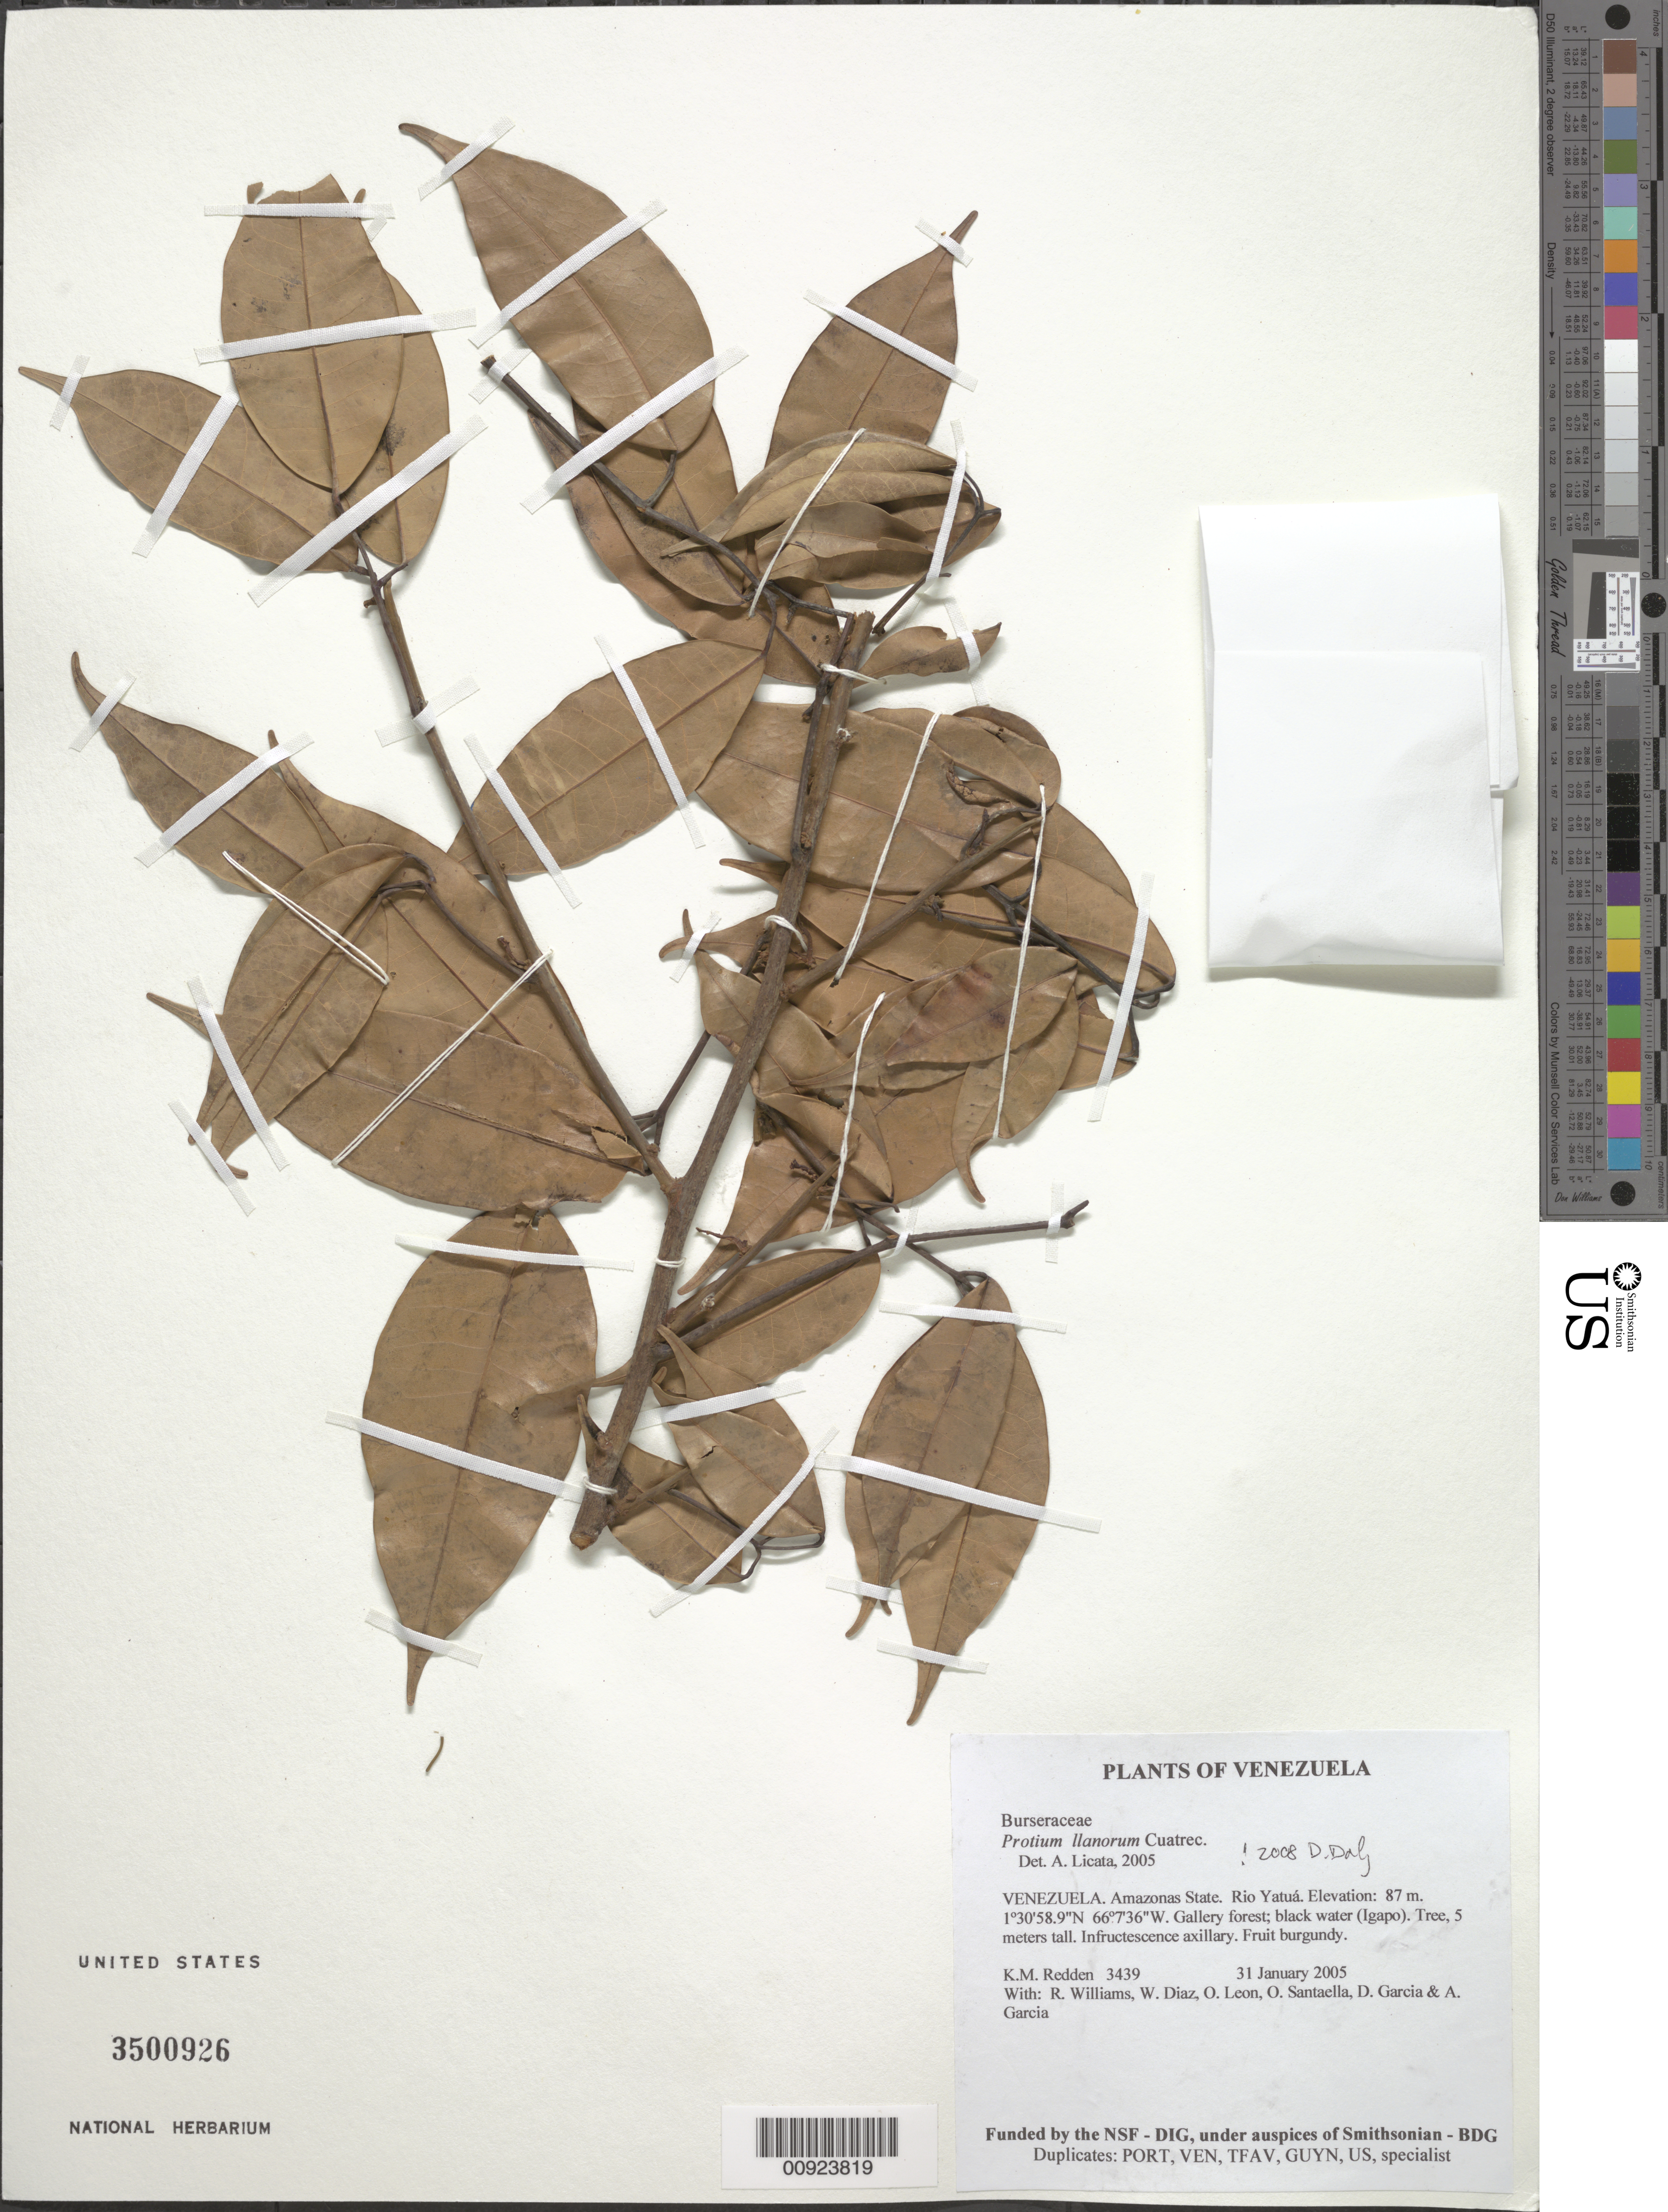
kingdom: Plantae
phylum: Tracheophyta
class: Magnoliopsida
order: Sapindales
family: Burseraceae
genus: Protium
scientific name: Protium llanorum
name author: Cuatrec.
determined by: Licata, A., (PORT), Univ. Nac. Exp. de los Llanos Ezequiel Zamora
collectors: K. M. Redden, R. Williams, W. Díaz P., O. León, O. Santaella, D. Garcia & A. Garcia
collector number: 3439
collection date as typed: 31 January 2005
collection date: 2005-01-31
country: Venezuela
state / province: Amazonas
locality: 11 - Rio Yatuá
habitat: Gallery forest; black water (Igapo)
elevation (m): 87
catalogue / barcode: US 3500926